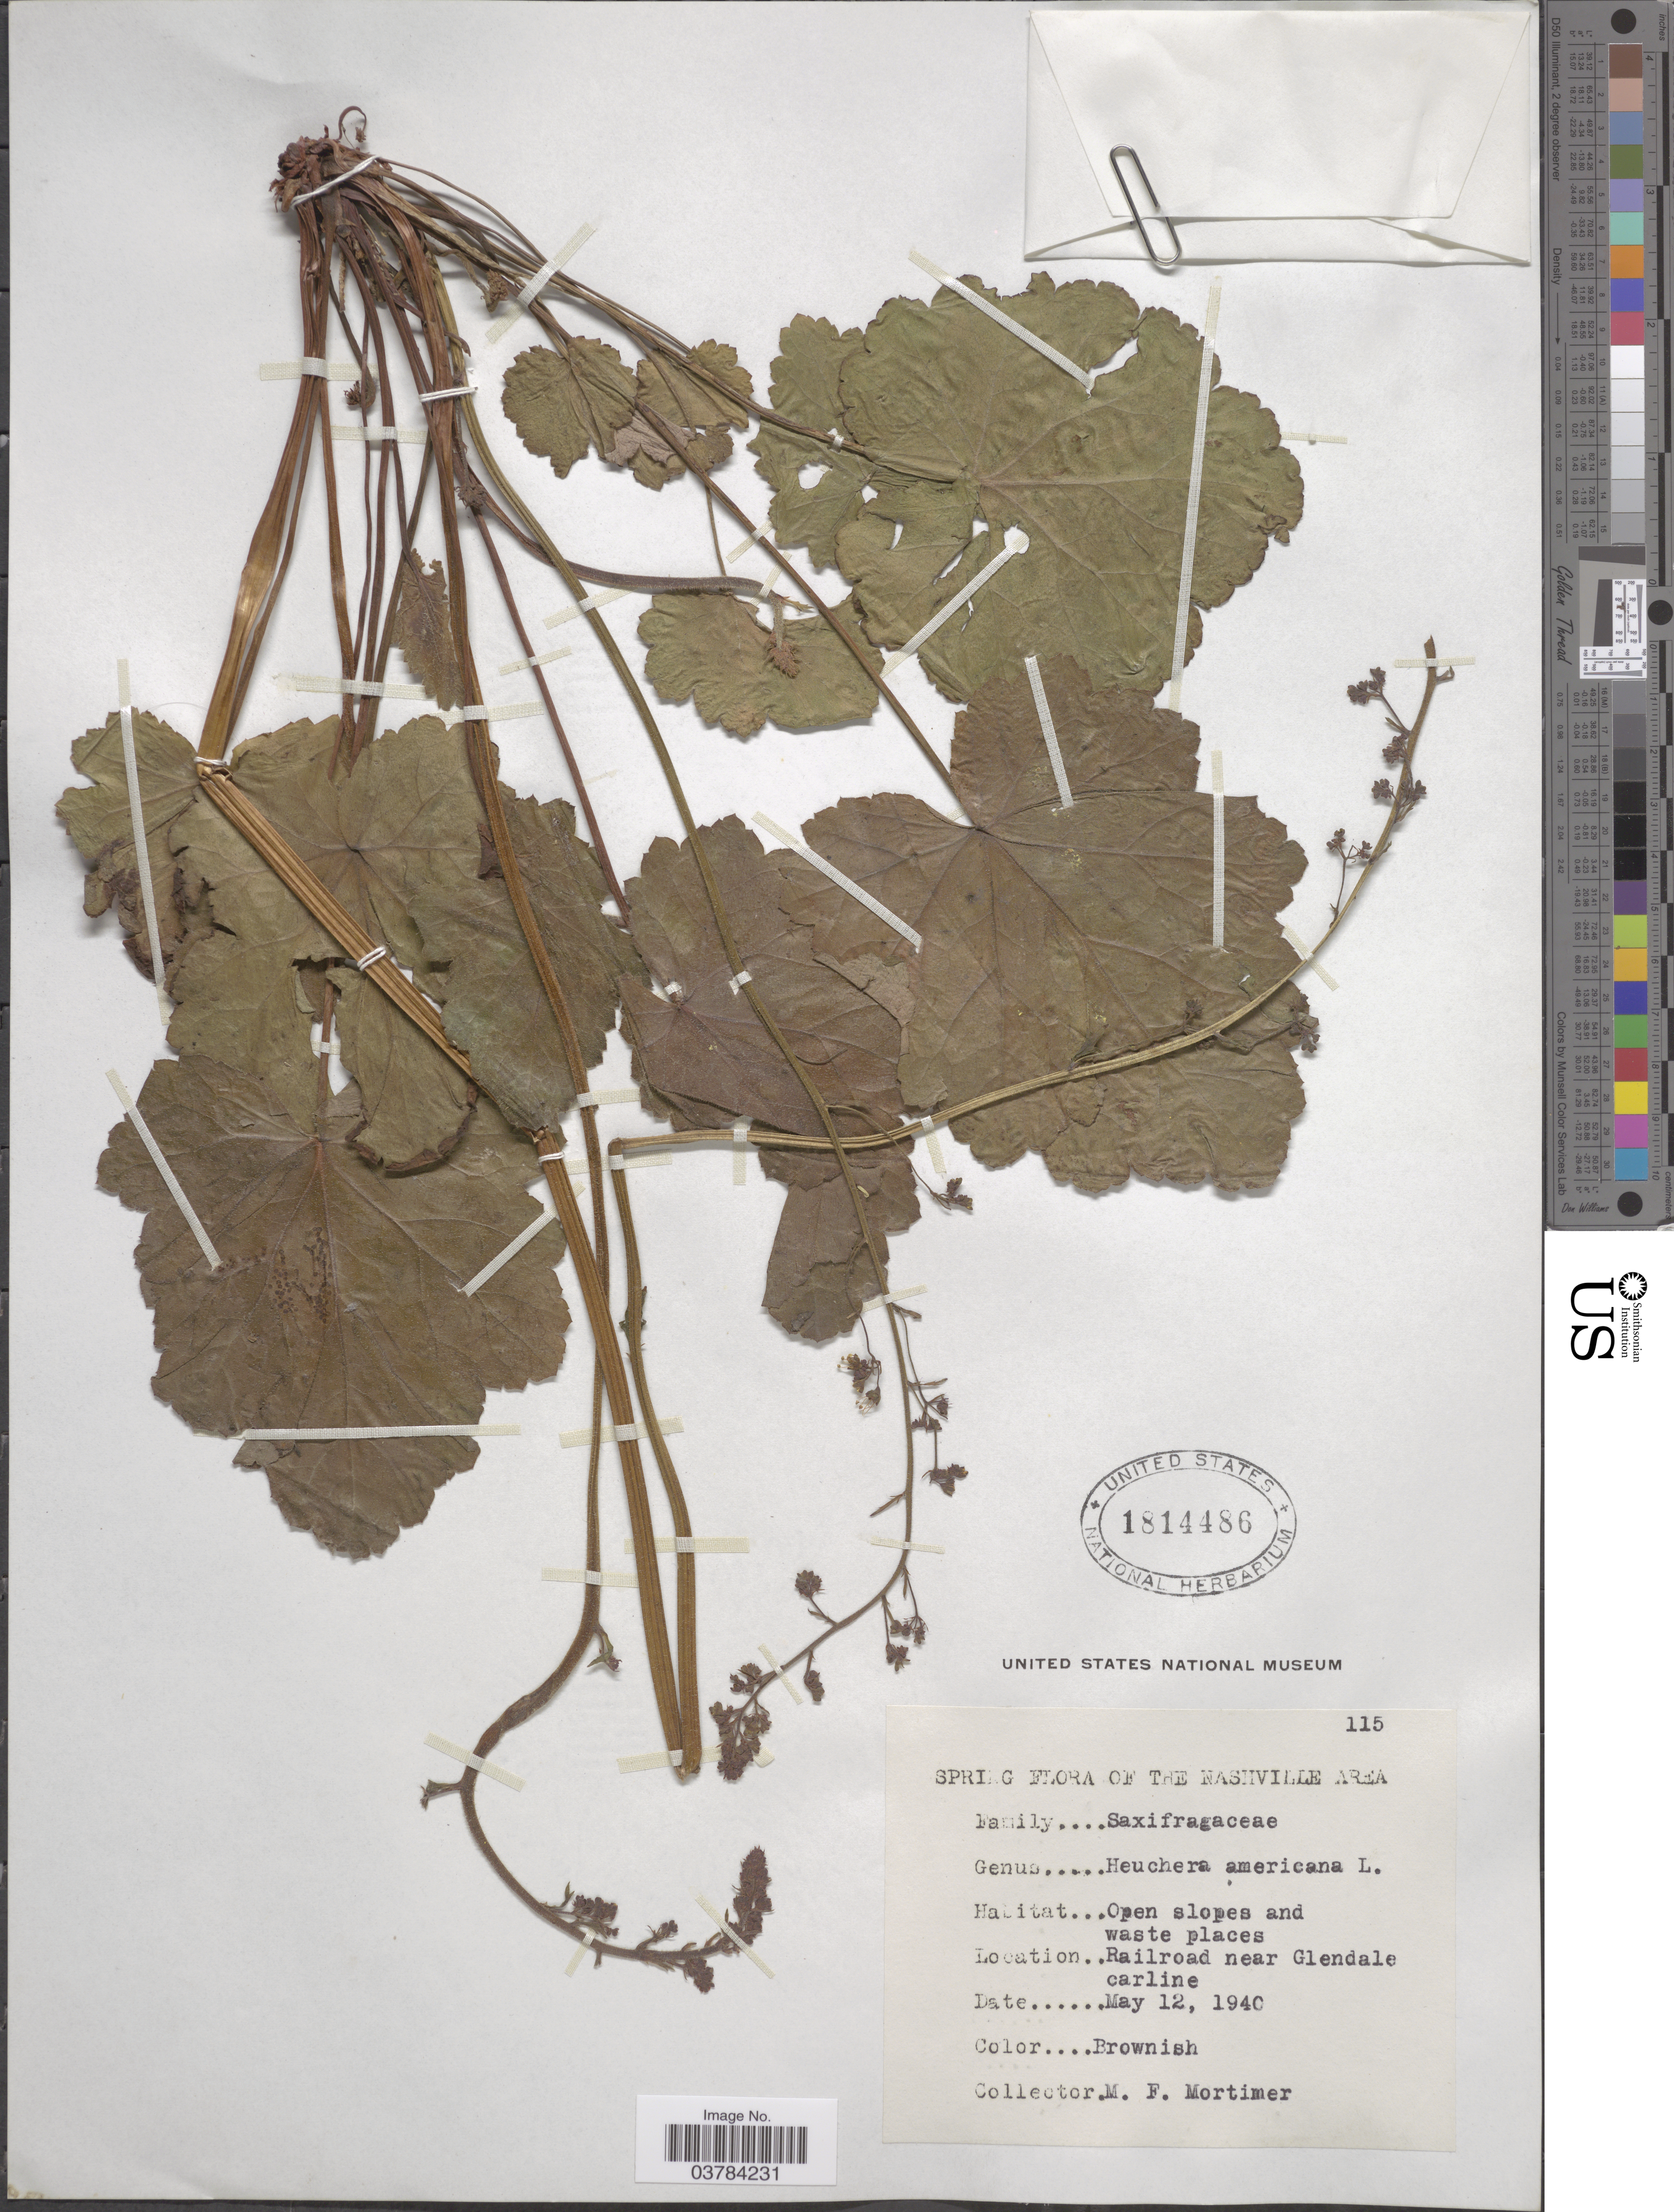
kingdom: Plantae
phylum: Tracheophyta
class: Magnoliopsida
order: Saxifragales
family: Saxifragaceae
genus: Heuchera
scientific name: Heuchera americana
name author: L.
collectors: M. Mortimer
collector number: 115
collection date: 1940-05-12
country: United States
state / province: Tennessee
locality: The Nashville Area. Railroad near Glendale carline.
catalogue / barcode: US 1814486